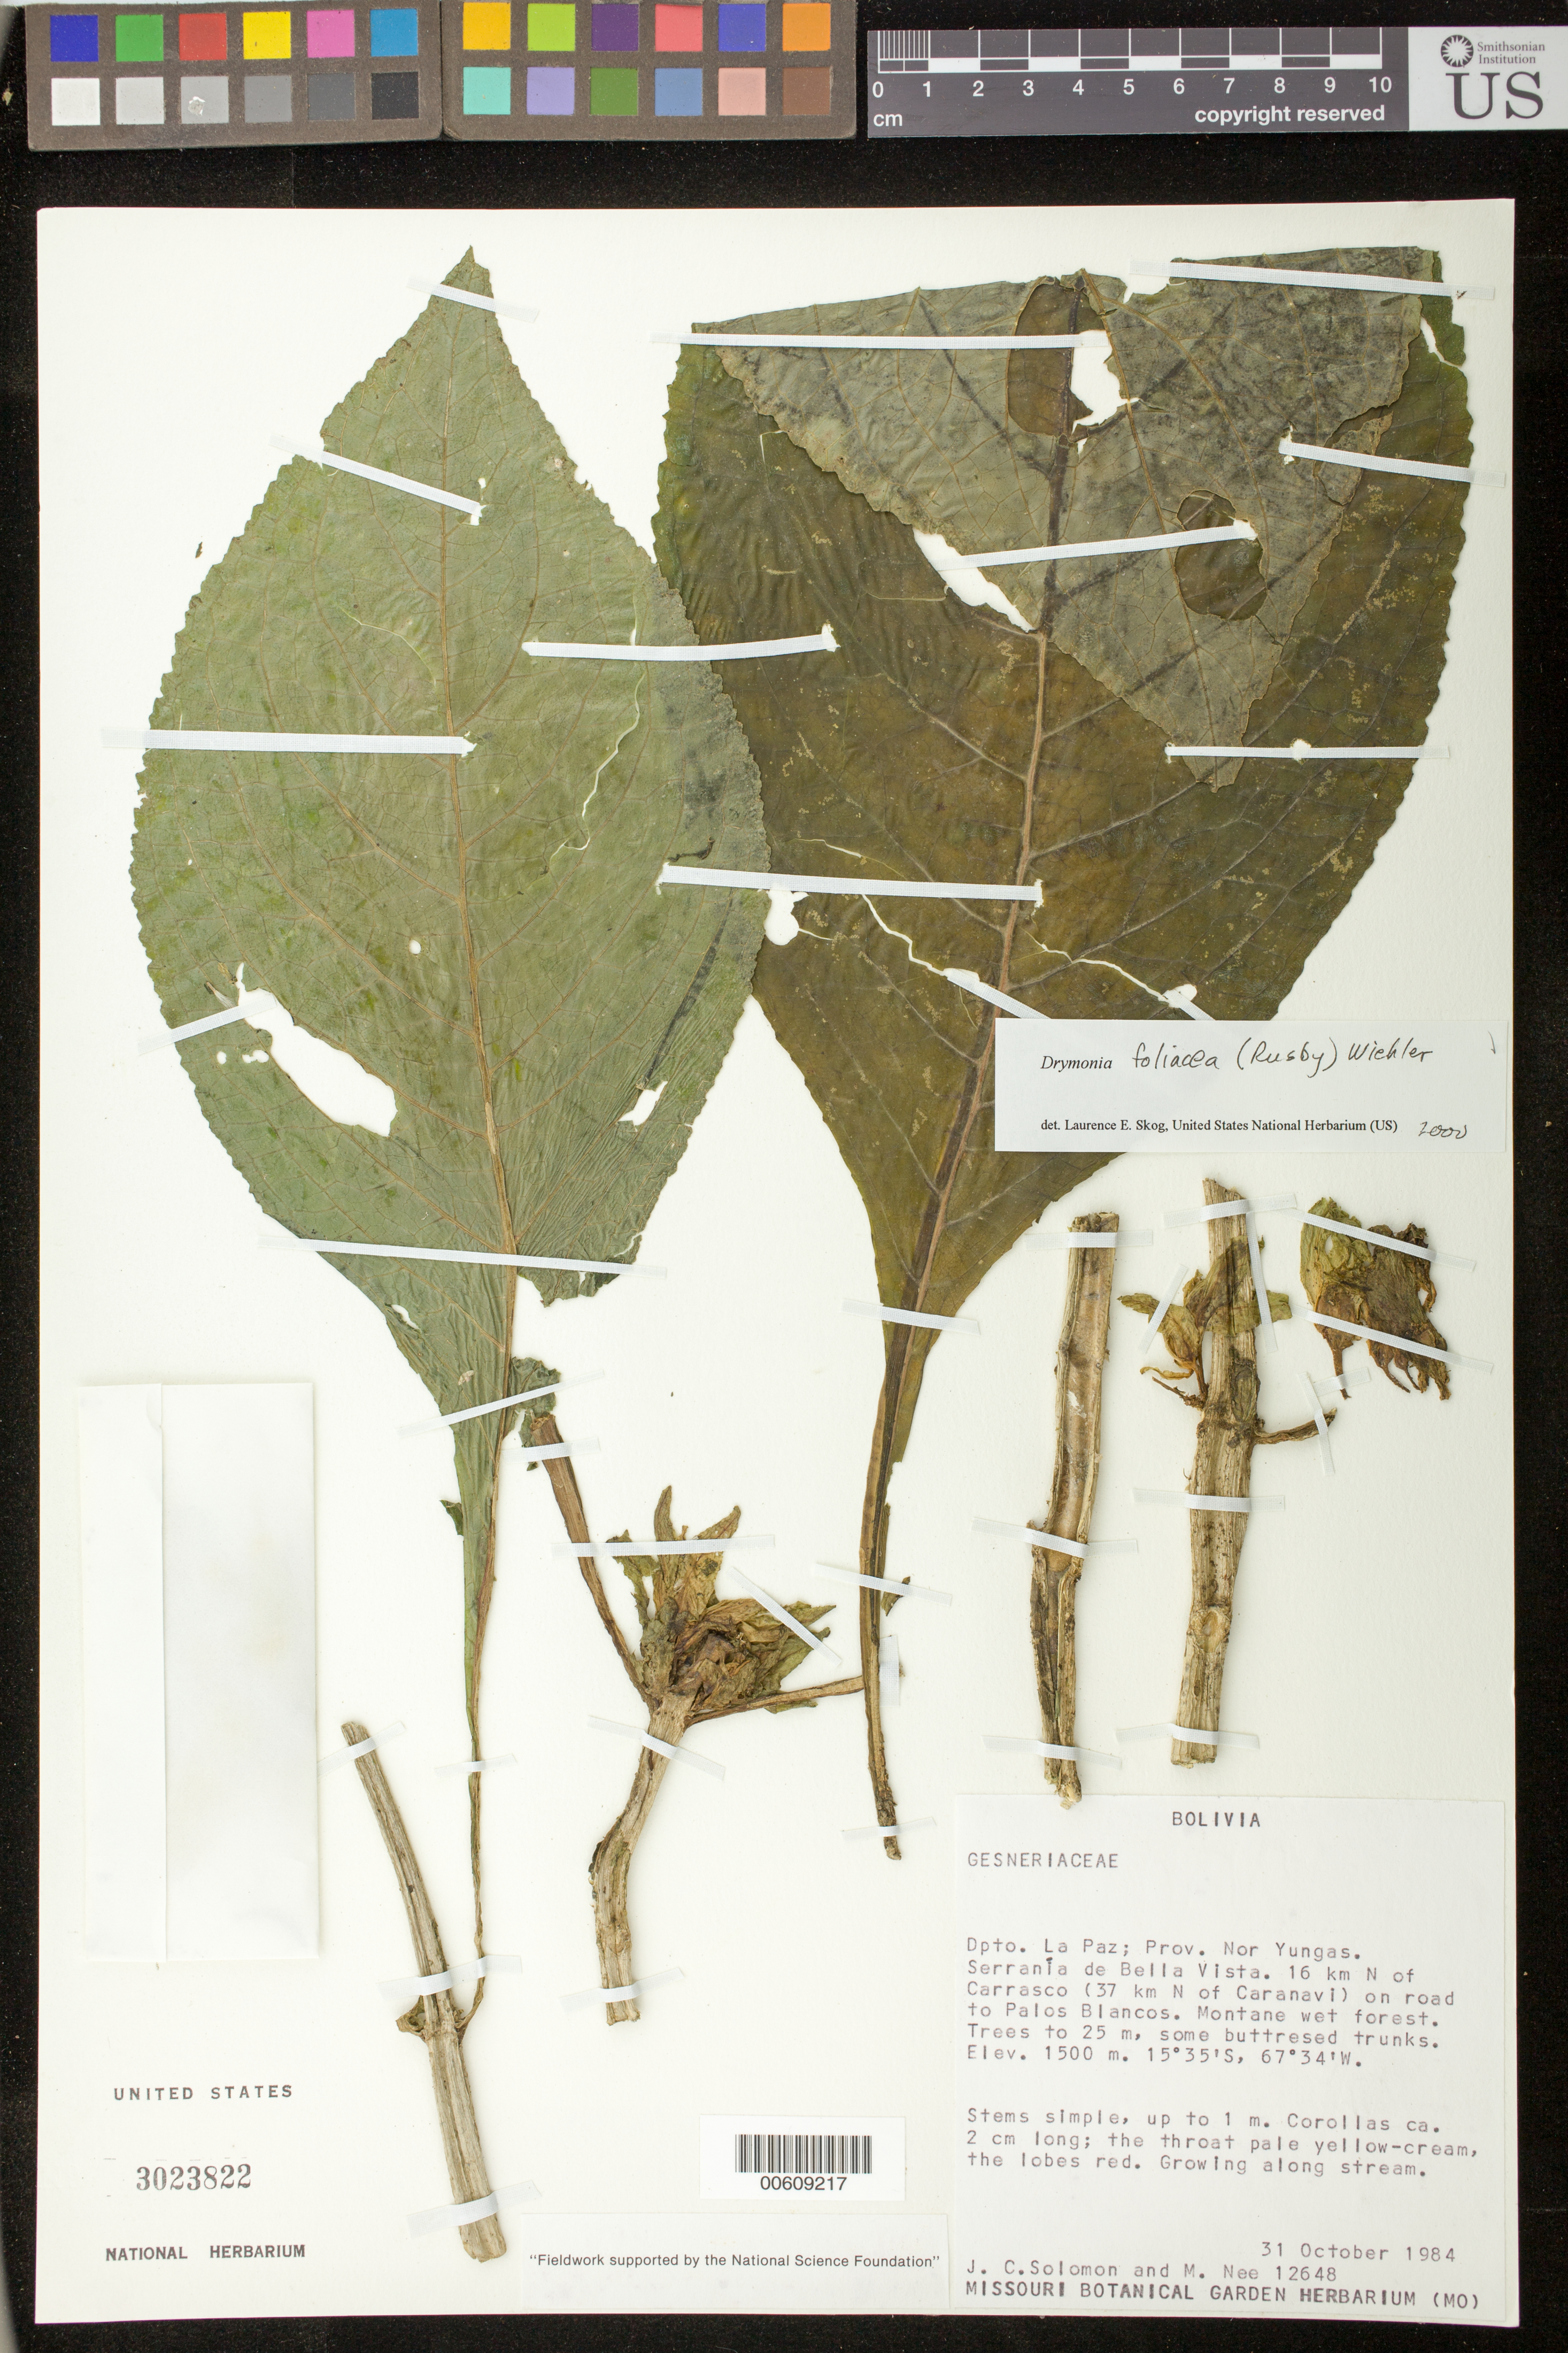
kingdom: Plantae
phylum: Tracheophyta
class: Magnoliopsida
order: Lamiales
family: Gesneriaceae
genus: Drymonia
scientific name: Drymonia foliacea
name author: (Rusby) Wiehler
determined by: Skog, Laurence E.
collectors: J. C. Solomon & M. Nee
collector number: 12648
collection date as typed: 31 Oct 1984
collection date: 1984-10-31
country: Bolivia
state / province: La Paz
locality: Prov. Nor Yungas; Serranía de Bella Vista, 16 km N of Carrasco (37 km N of Caranavi) on road to Palos Blancos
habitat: Montane wet forest; growing along stream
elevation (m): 1500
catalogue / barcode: US 3023822